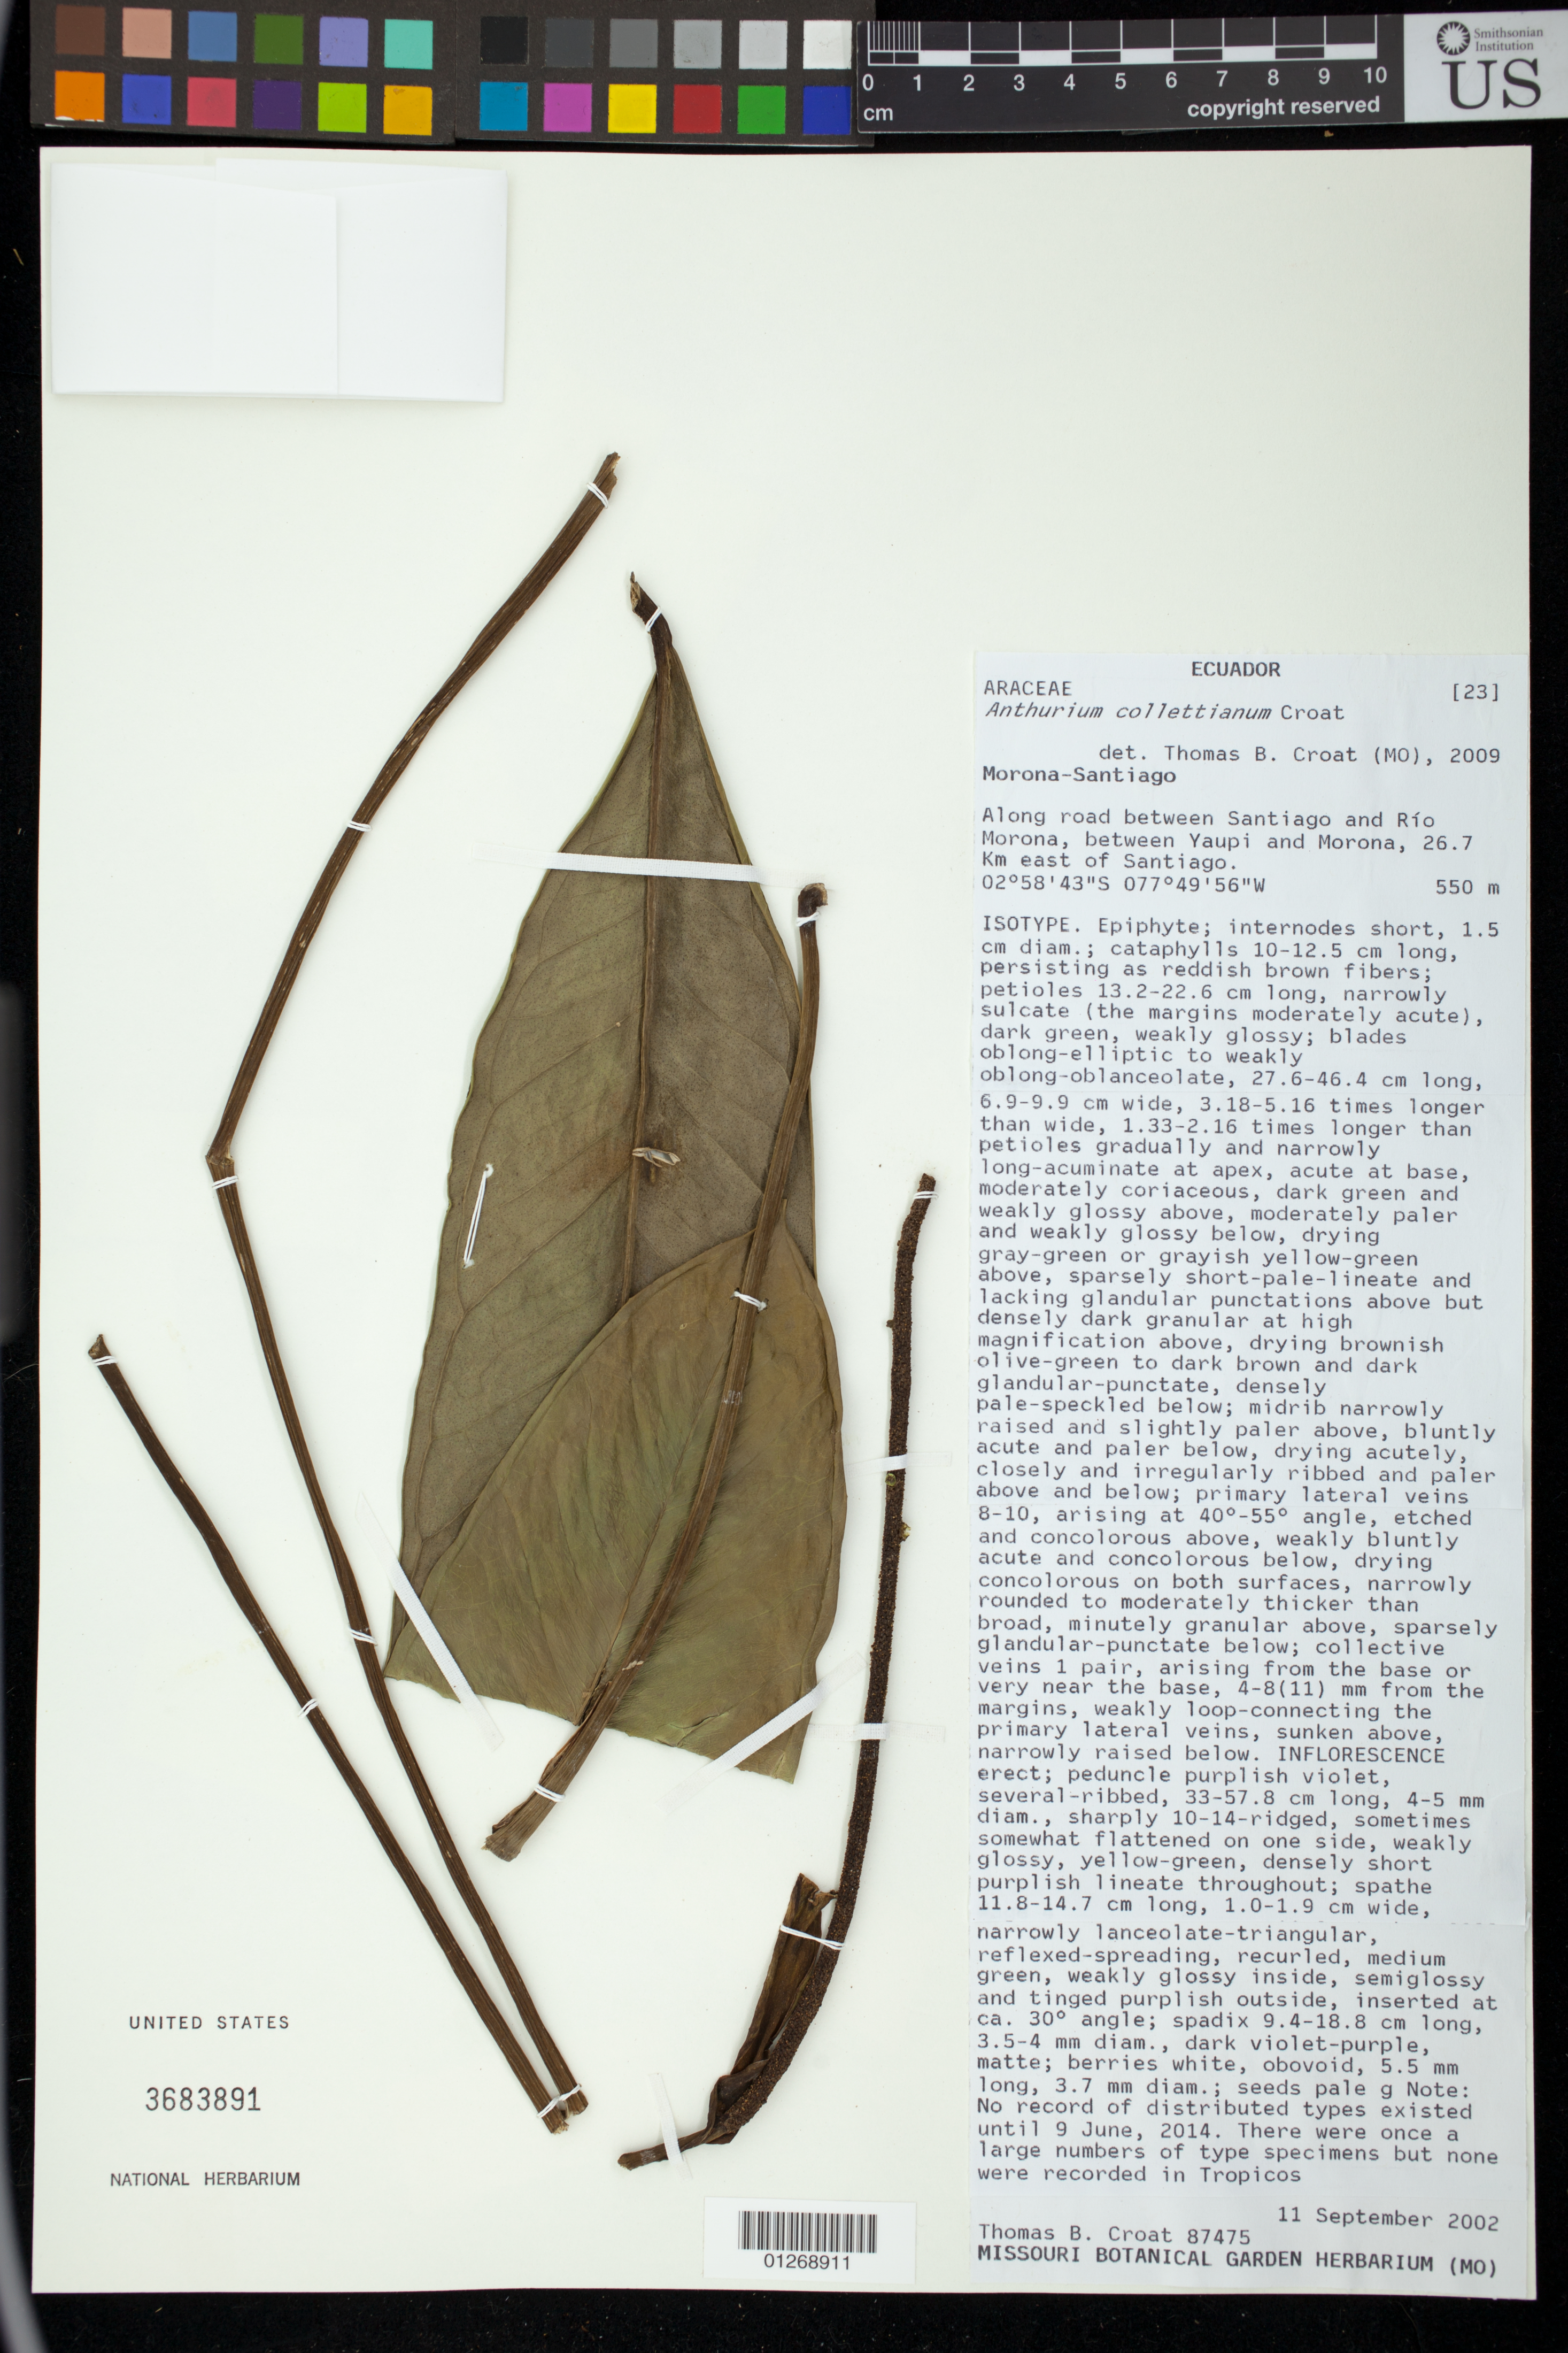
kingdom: Plantae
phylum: Tracheophyta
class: Liliopsida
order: Alismatales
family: Araceae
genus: Anthurium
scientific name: Anthurium collettianum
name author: Croat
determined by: Croat, Thomas B., Missouri Botanical Garden (MO)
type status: Isotype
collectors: T. B. Croat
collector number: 87475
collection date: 2002-09-11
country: Ecuador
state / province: Morona-Santiago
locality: Along road between Santiago and Río Morona, between Yaupi and Morona, 26.7 km east of Santiago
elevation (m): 550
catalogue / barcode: US 3683891